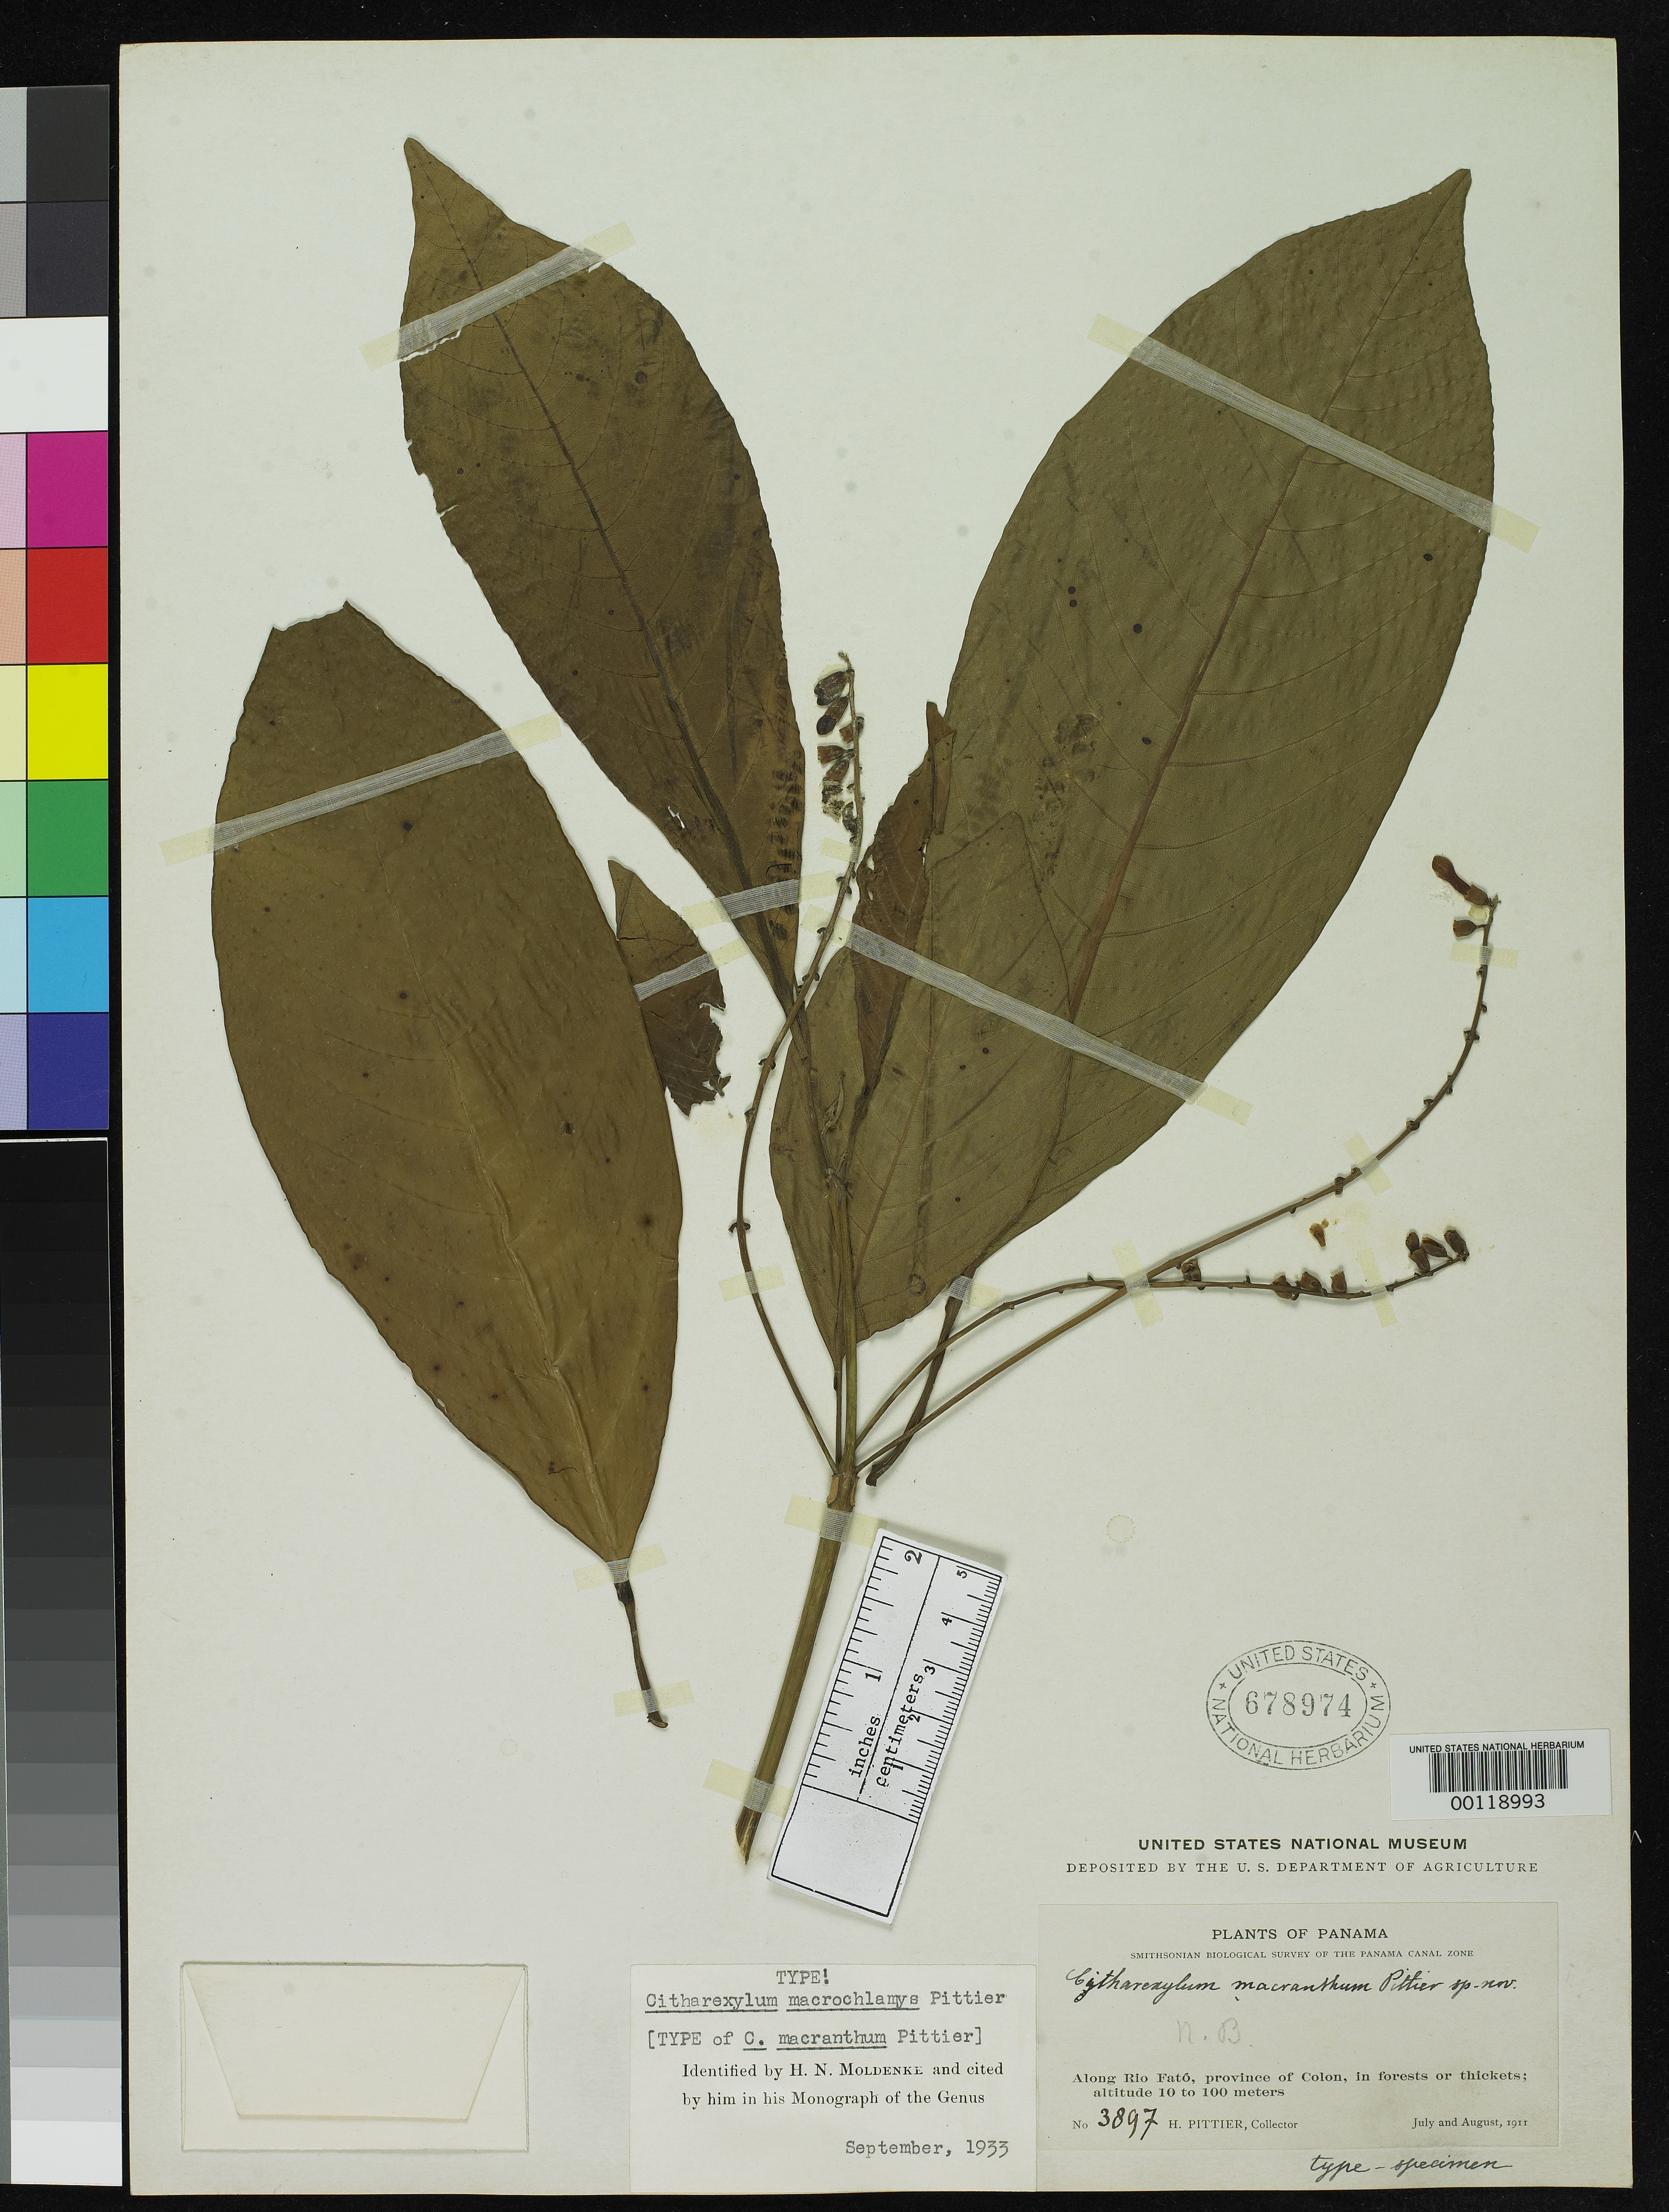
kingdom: Plantae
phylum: Tracheophyta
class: Magnoliopsida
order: Lamiales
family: Verbenaceae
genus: Citharexylum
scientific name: Citharexylum macranthum Pittier, nom. illeg.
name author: Pittier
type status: Lectotype; Syntype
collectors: H. F. Pittier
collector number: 3897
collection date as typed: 08 Jul 1911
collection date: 1911-07-08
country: Panama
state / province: Colón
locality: Along Rio Fato.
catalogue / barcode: US 678974